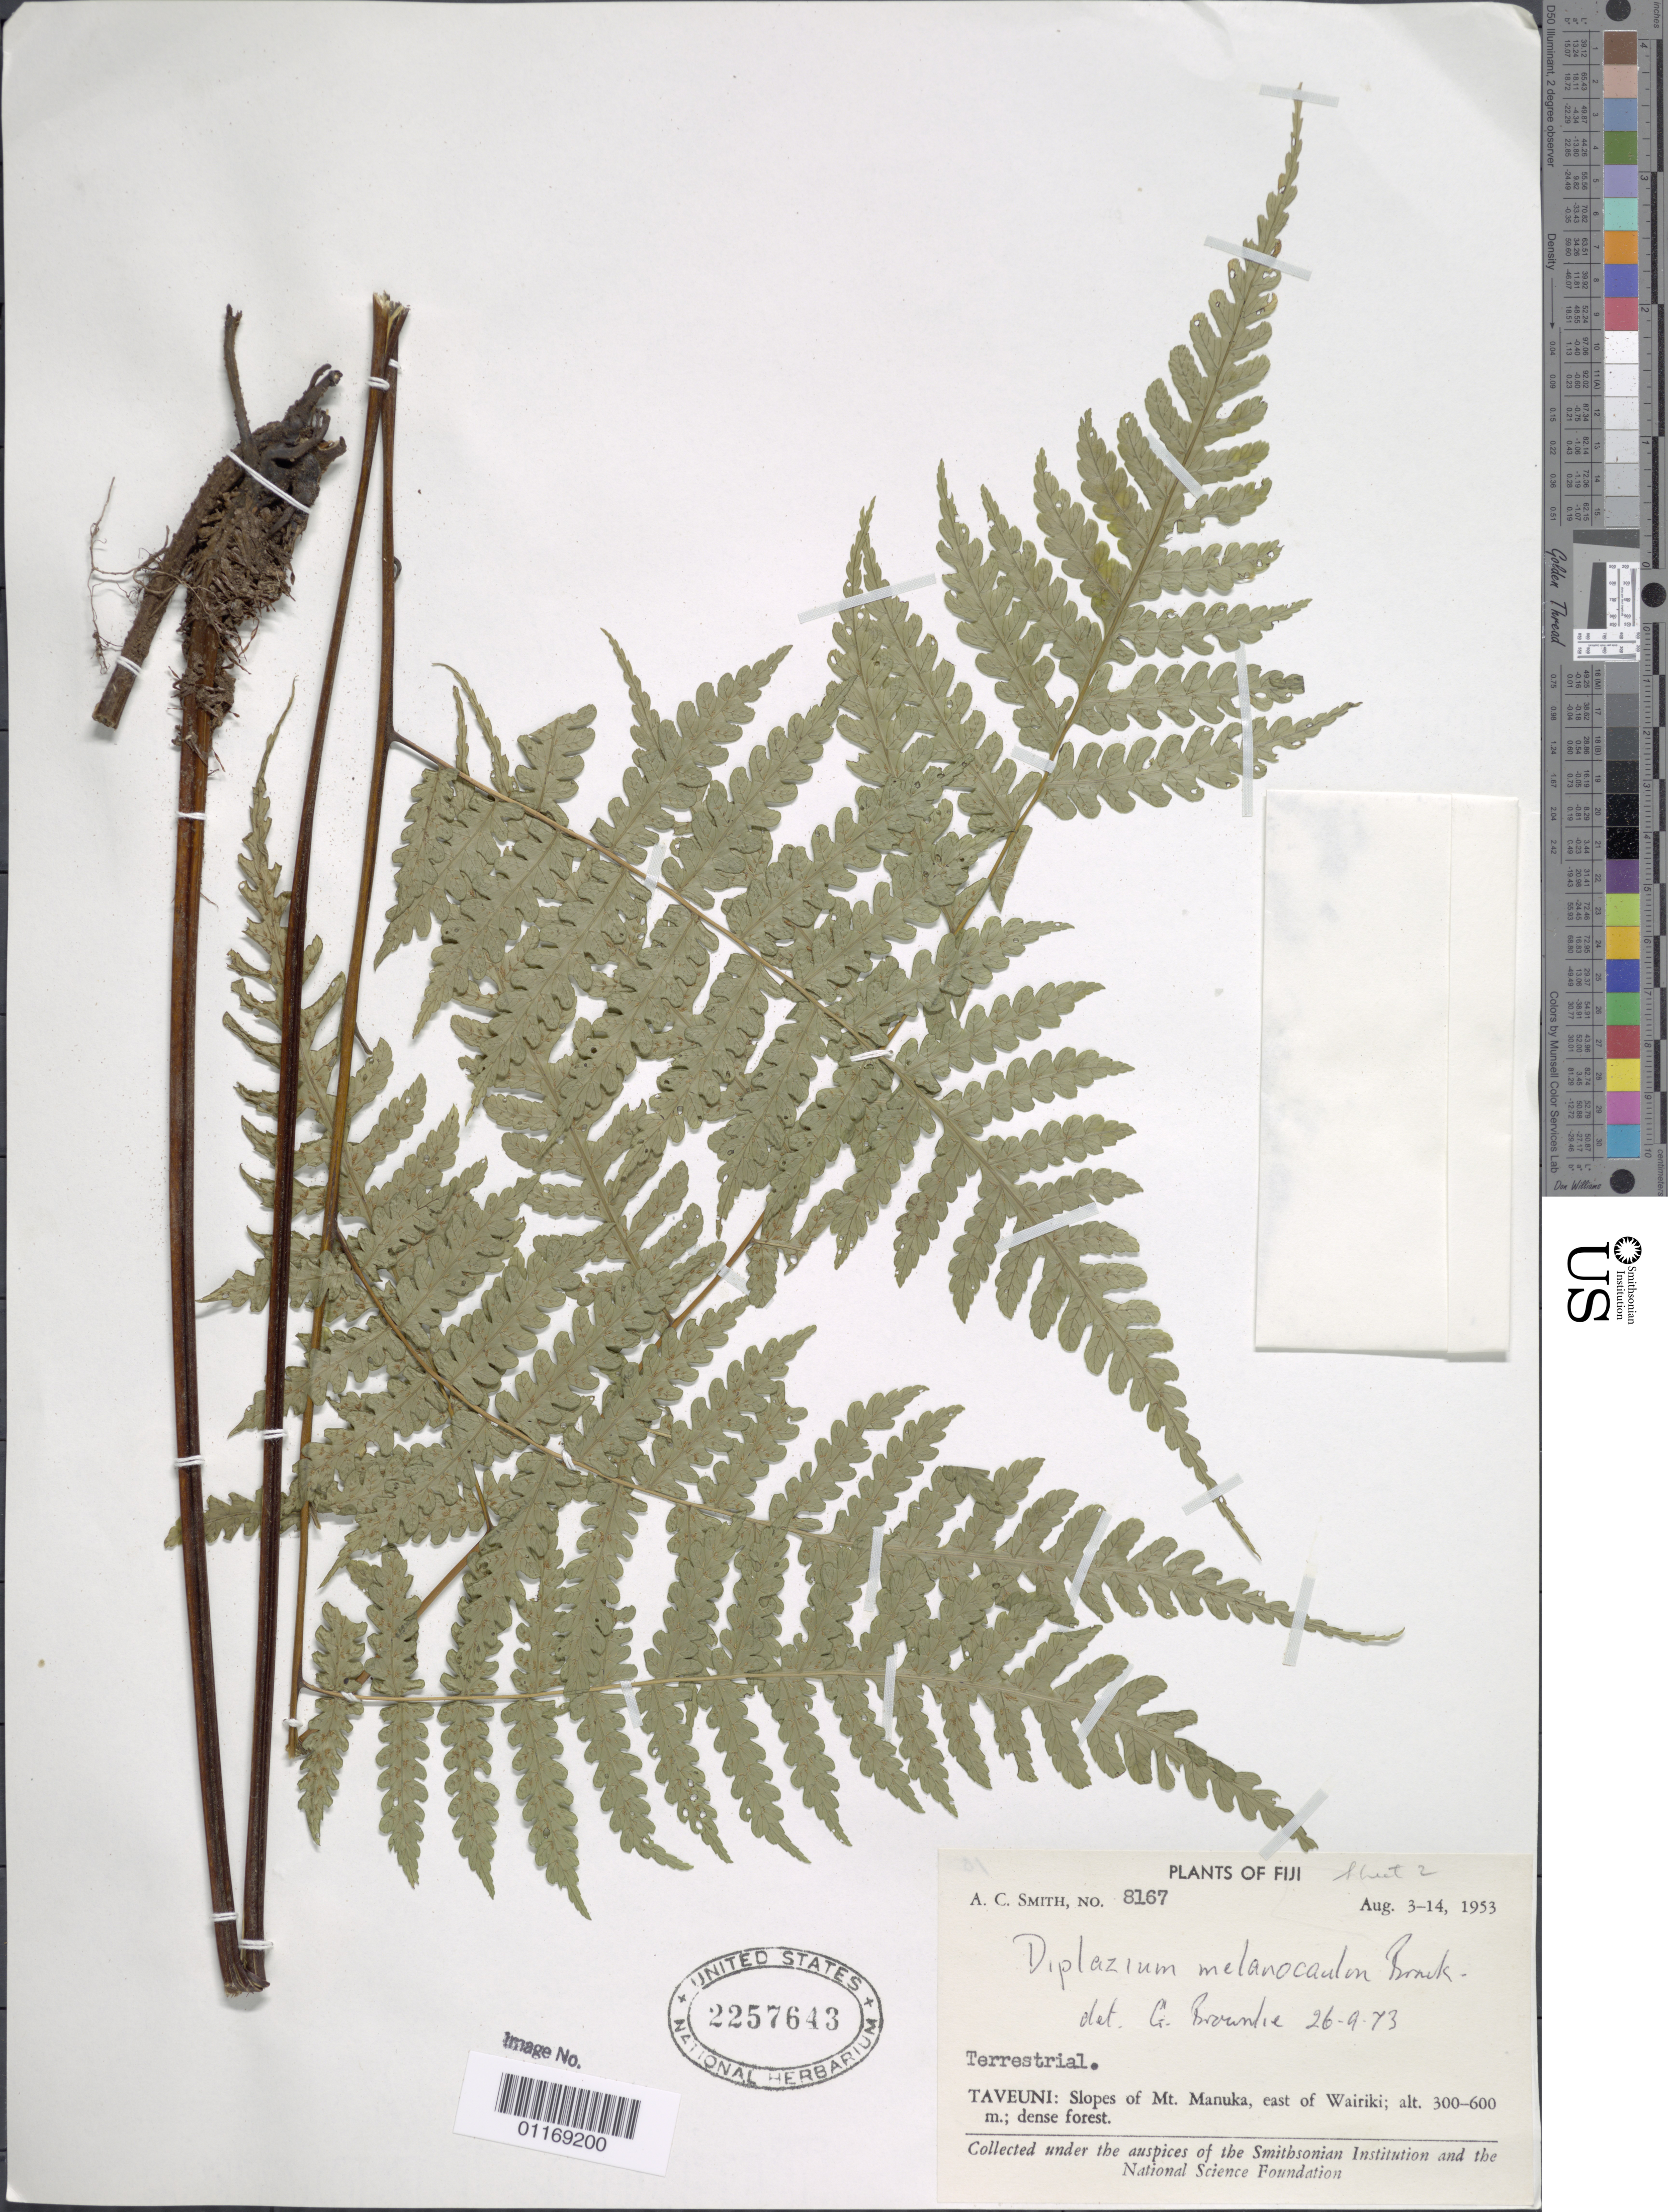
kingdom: Plantae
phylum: Tracheophyta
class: Polypodiopsida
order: Polypodiales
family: Athyriaceae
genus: Diplazium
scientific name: Diplazium melanocaulon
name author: Brack. in Wilkes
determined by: Brownlie, G.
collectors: A. C. Smith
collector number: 8167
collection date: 1953-08-03/1953-08-14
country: Fiji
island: Taveuni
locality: Taveuni: Slopes of Mt. Manuka, E of Wairiki.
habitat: Dense forest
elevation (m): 300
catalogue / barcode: US 2257643